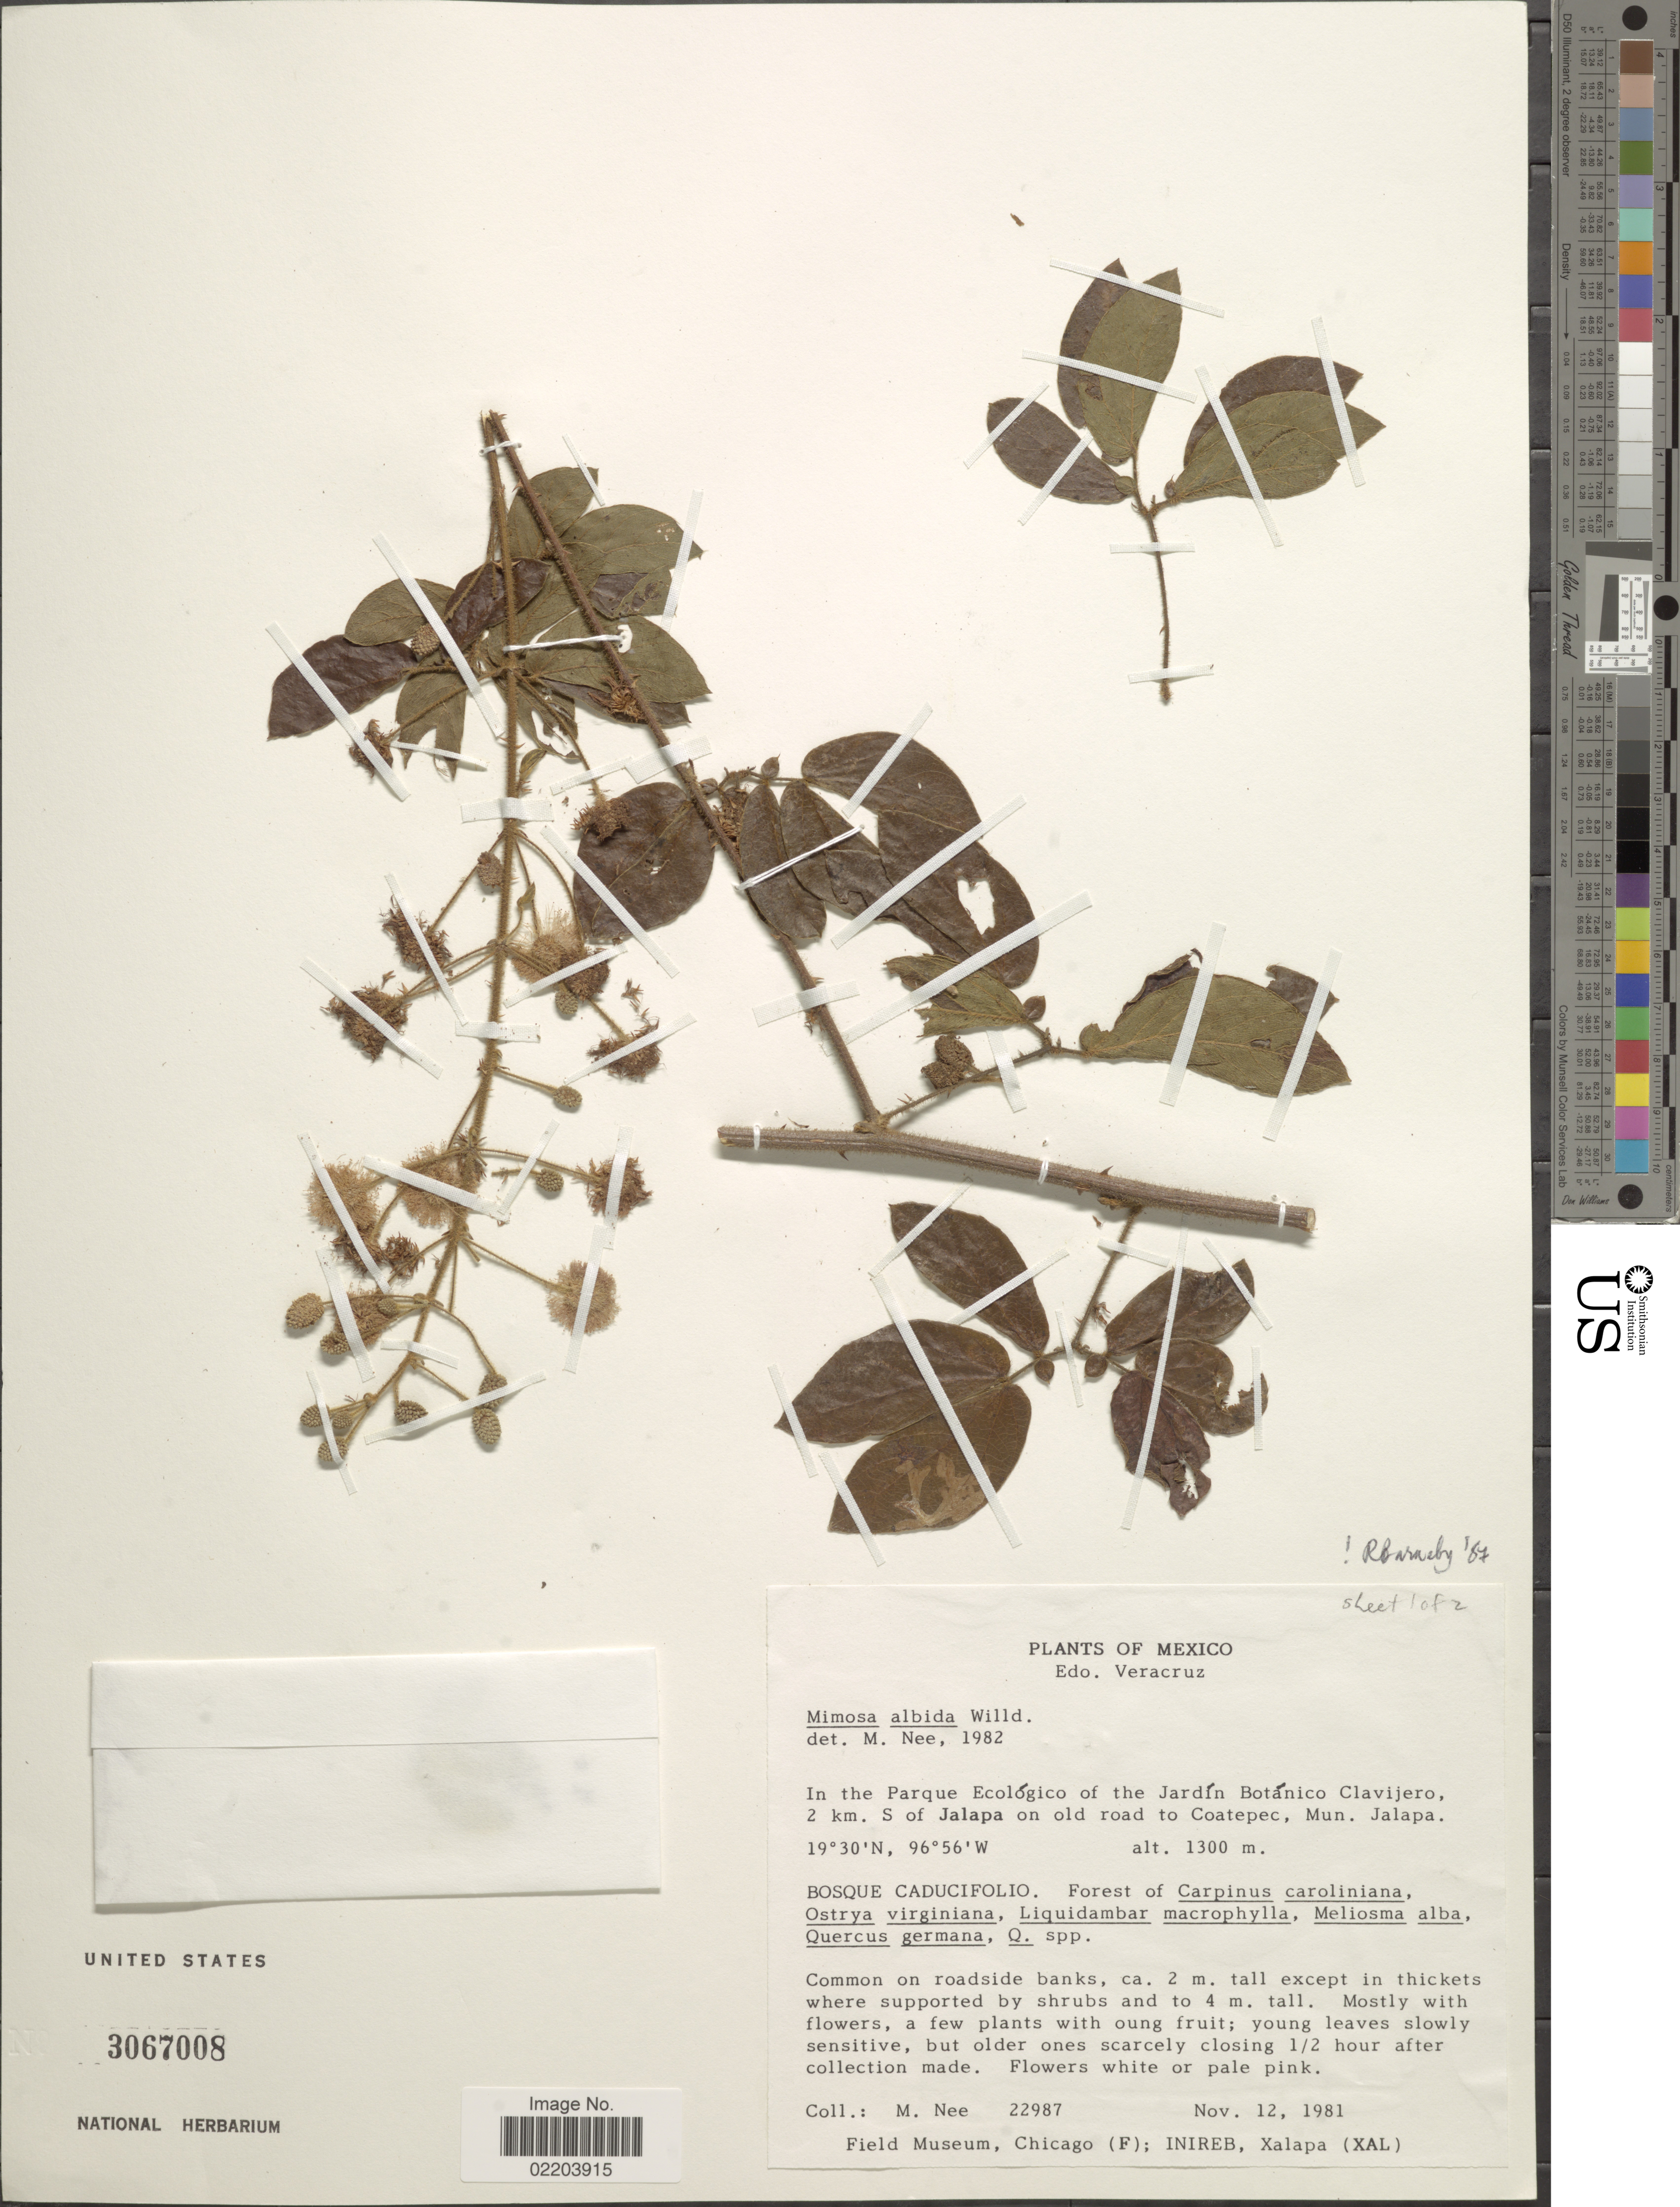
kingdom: Plantae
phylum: Tracheophyta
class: Magnoliopsida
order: Fabales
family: Fabaceae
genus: Mimosa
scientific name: Mimosa albida var. albida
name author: Humb. & Bonpl. ex Willd.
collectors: M. Nee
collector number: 22987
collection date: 1981-11-12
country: Mexico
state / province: Veracruz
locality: Edo. Veracruz, In the Parque Ecológico of the Jardín Botánico Clavijero, 2 km S of Jalapa on old to Coatepec, Mun Jalapa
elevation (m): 1300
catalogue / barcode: US 3067008